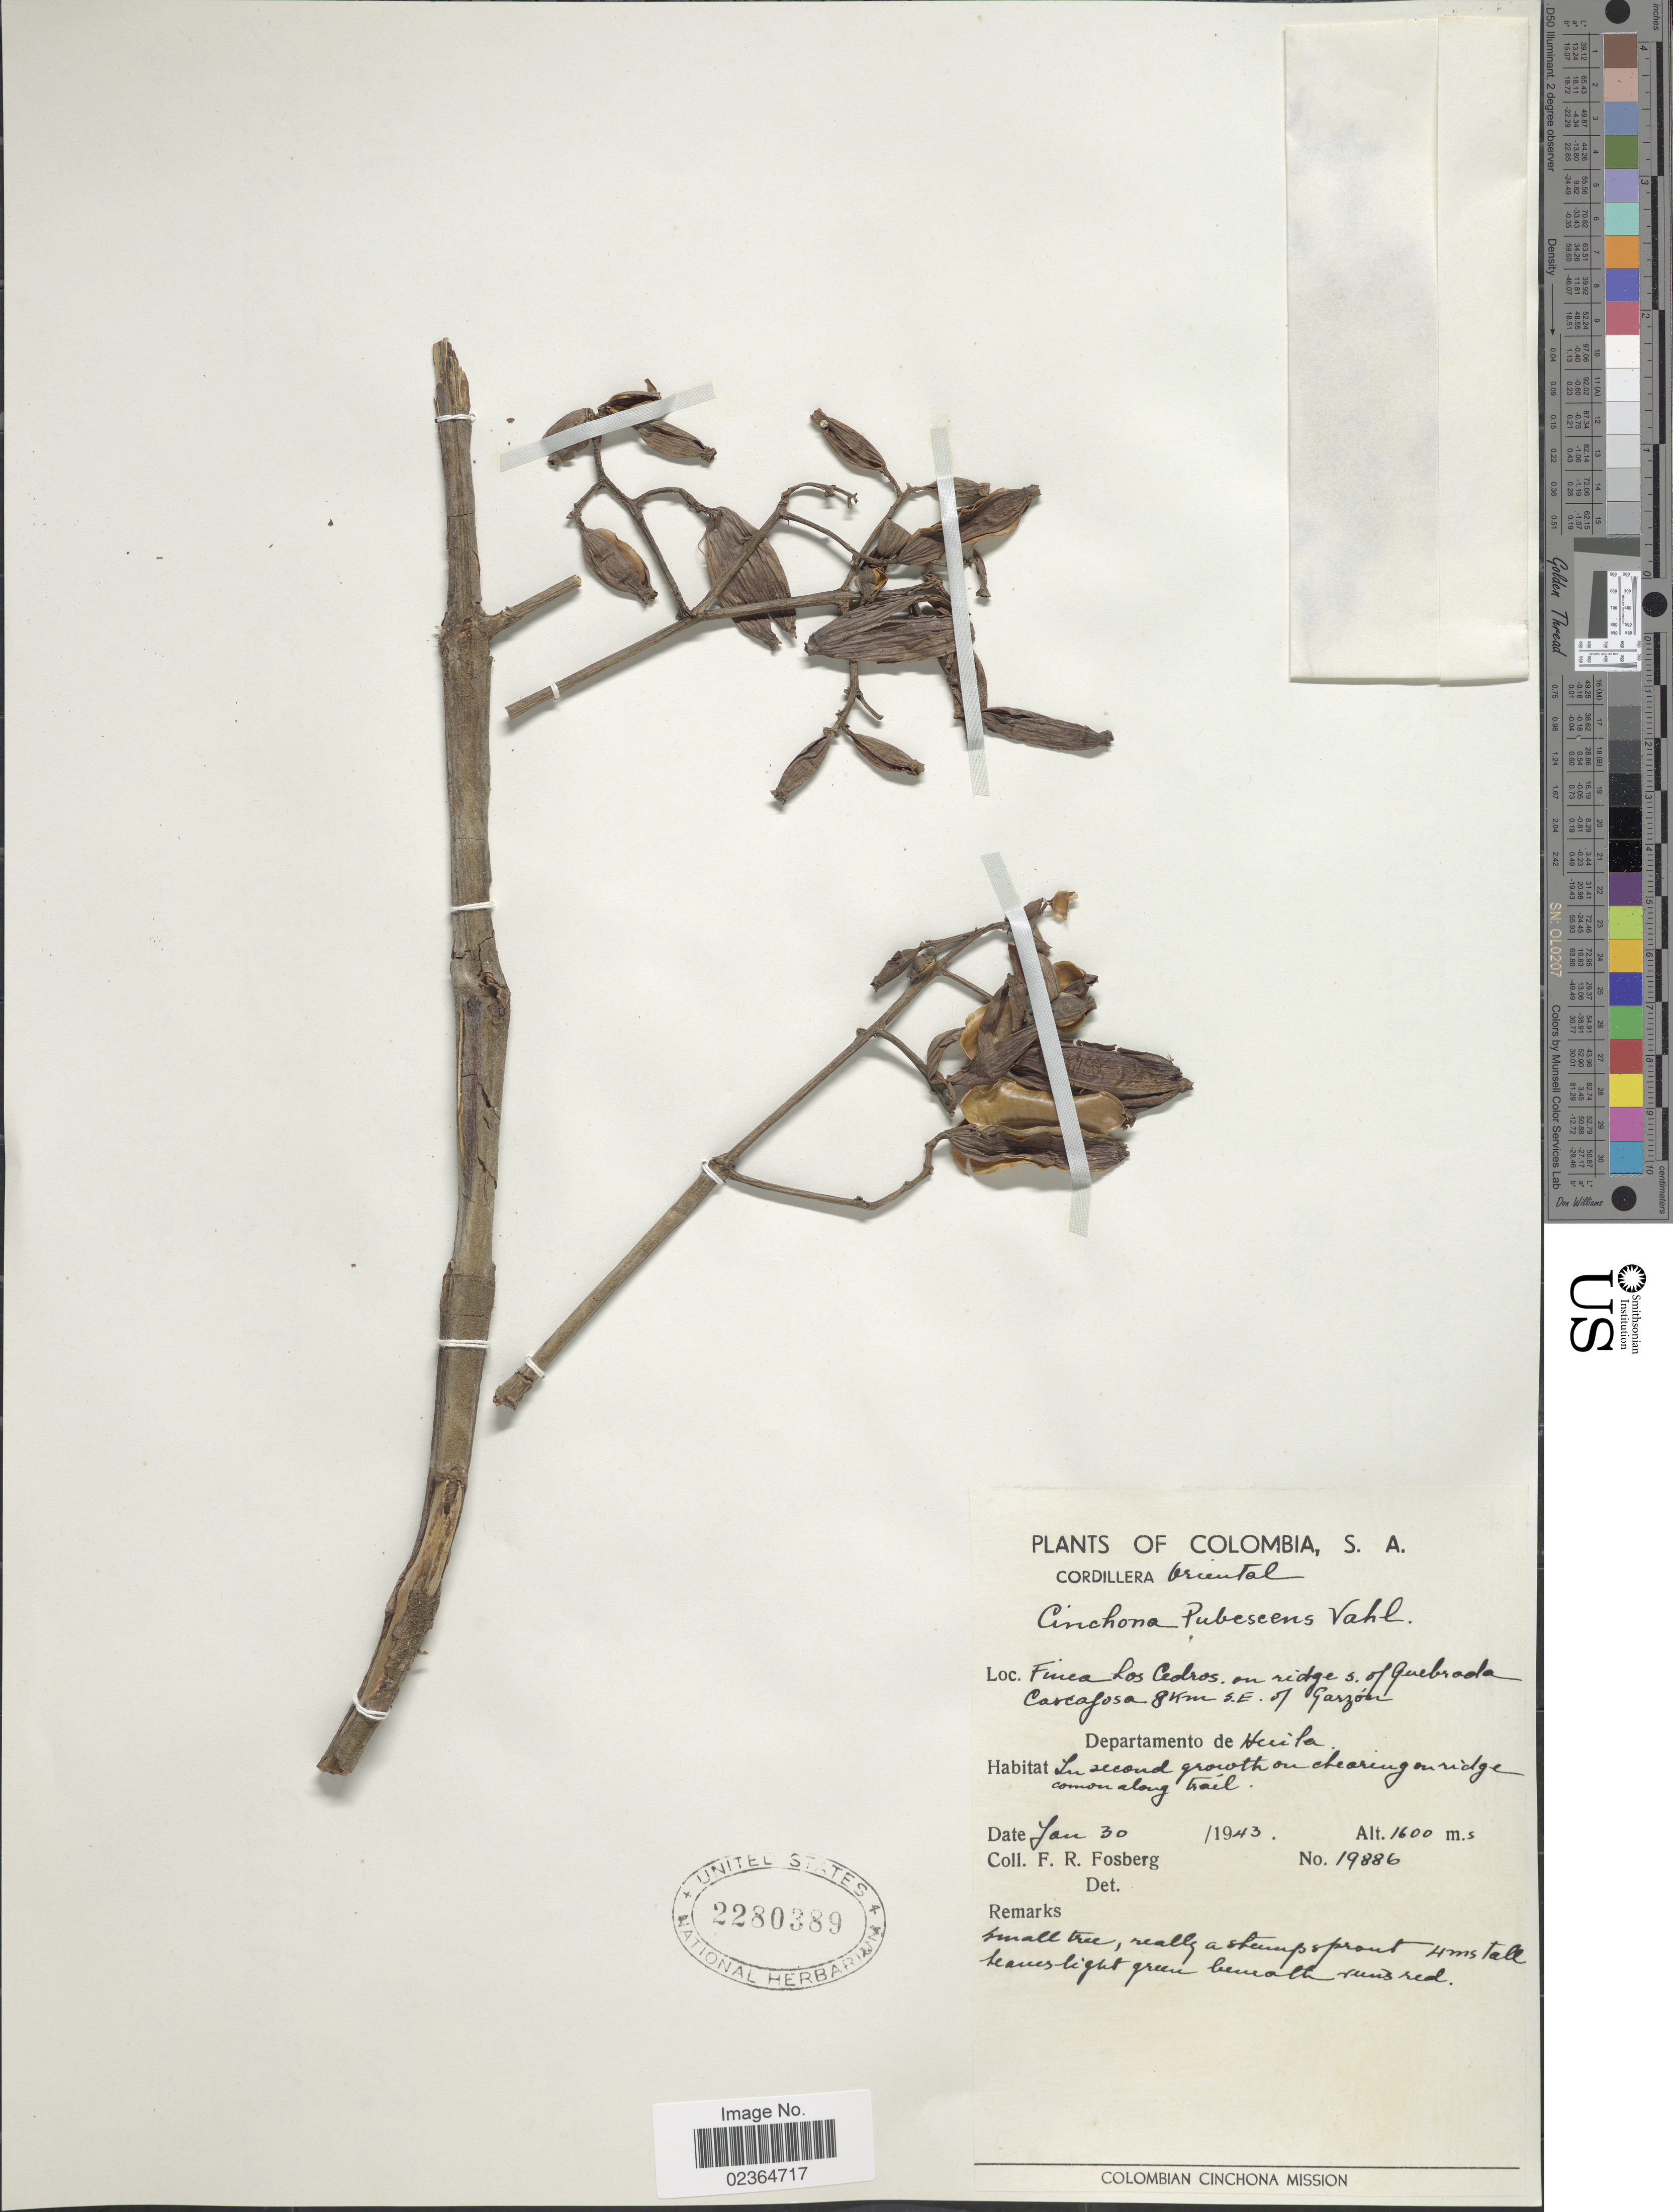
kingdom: Plantae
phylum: Tracheophyta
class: Magnoliopsida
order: Gentianales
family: Rubiaceae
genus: Cinchona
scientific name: Cinchona pubescens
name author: Vahl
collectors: F. R. Fosberg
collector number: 19886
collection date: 1943-01-30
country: Colombia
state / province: Huila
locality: Cordillera Oriental. Finca Los Cedros. on ridge s. of Quebrada Carcafosa 8 Km S.E. of Garzón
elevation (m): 1600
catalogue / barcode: US 2280389